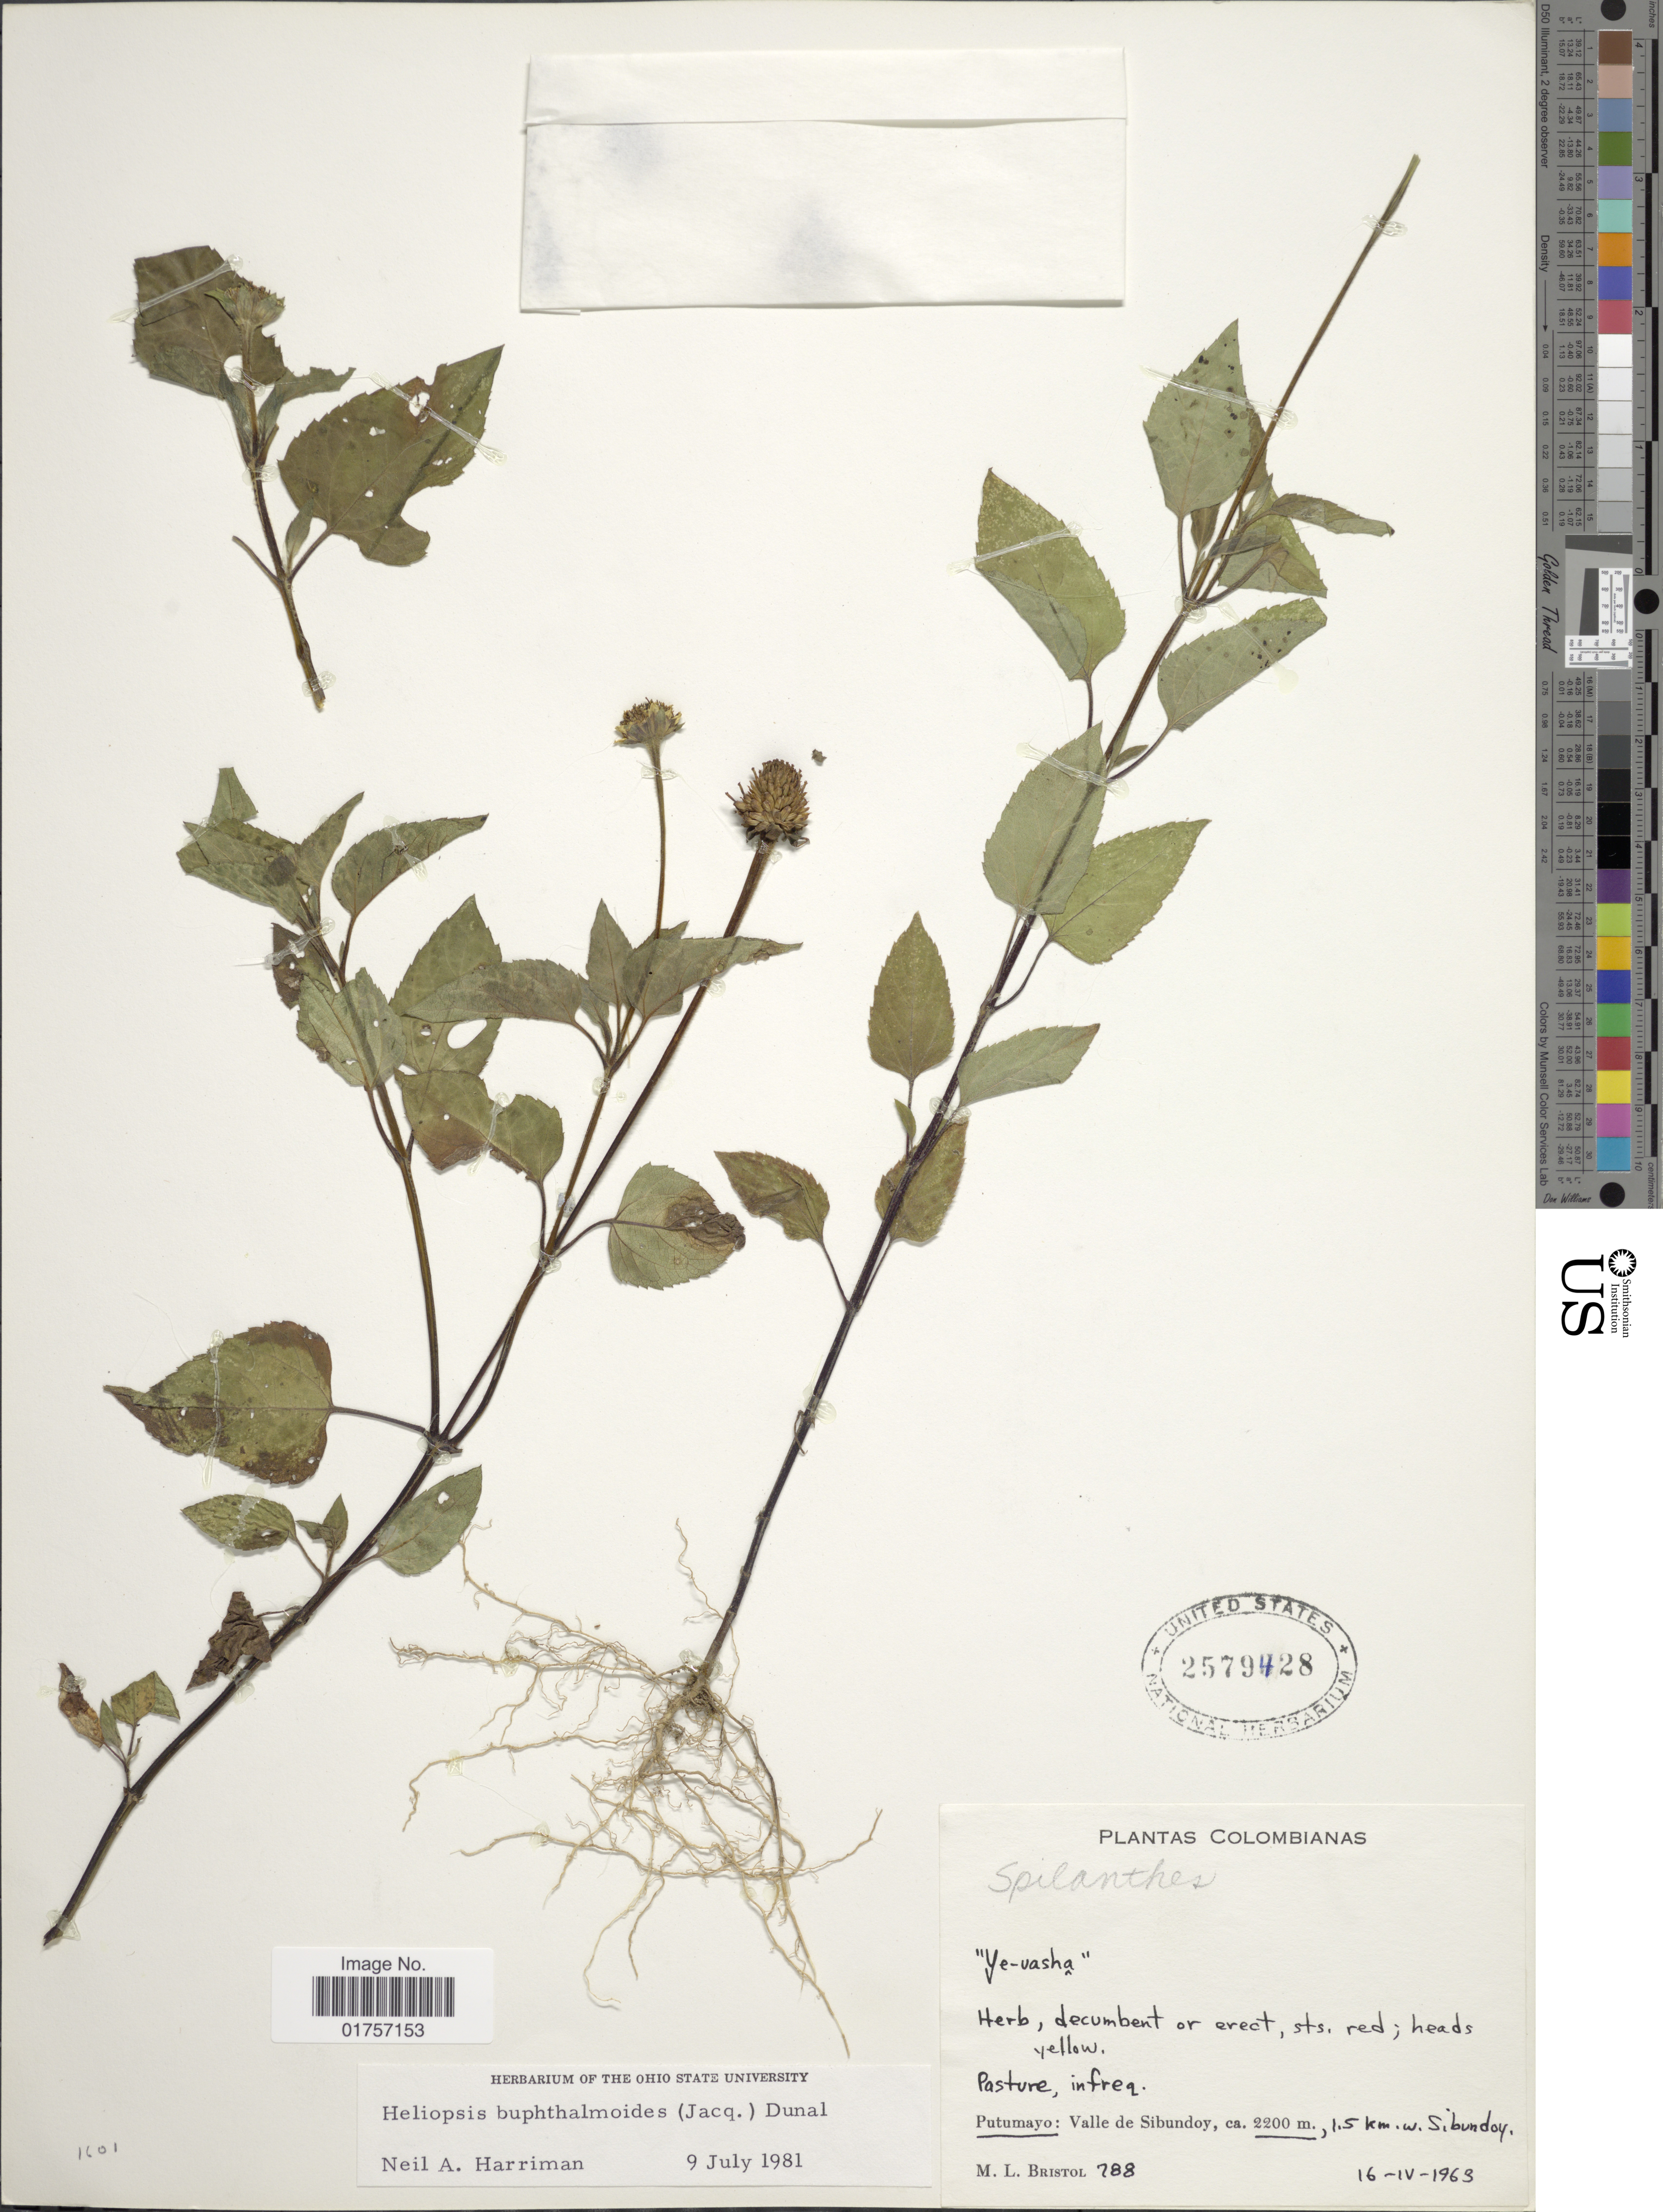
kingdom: Plantae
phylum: Tracheophyta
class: Magnoliopsida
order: Asterales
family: Asteraceae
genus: Heliopsis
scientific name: Heliopsis buphthalmoides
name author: (Jacq.) Dunal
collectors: M. L. Bristol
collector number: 788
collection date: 1963-04-16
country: Colombia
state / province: Putumayo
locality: Valle de Sibundoy. 1.5 km. w. Sibundoy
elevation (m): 2200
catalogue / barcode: US 2579428